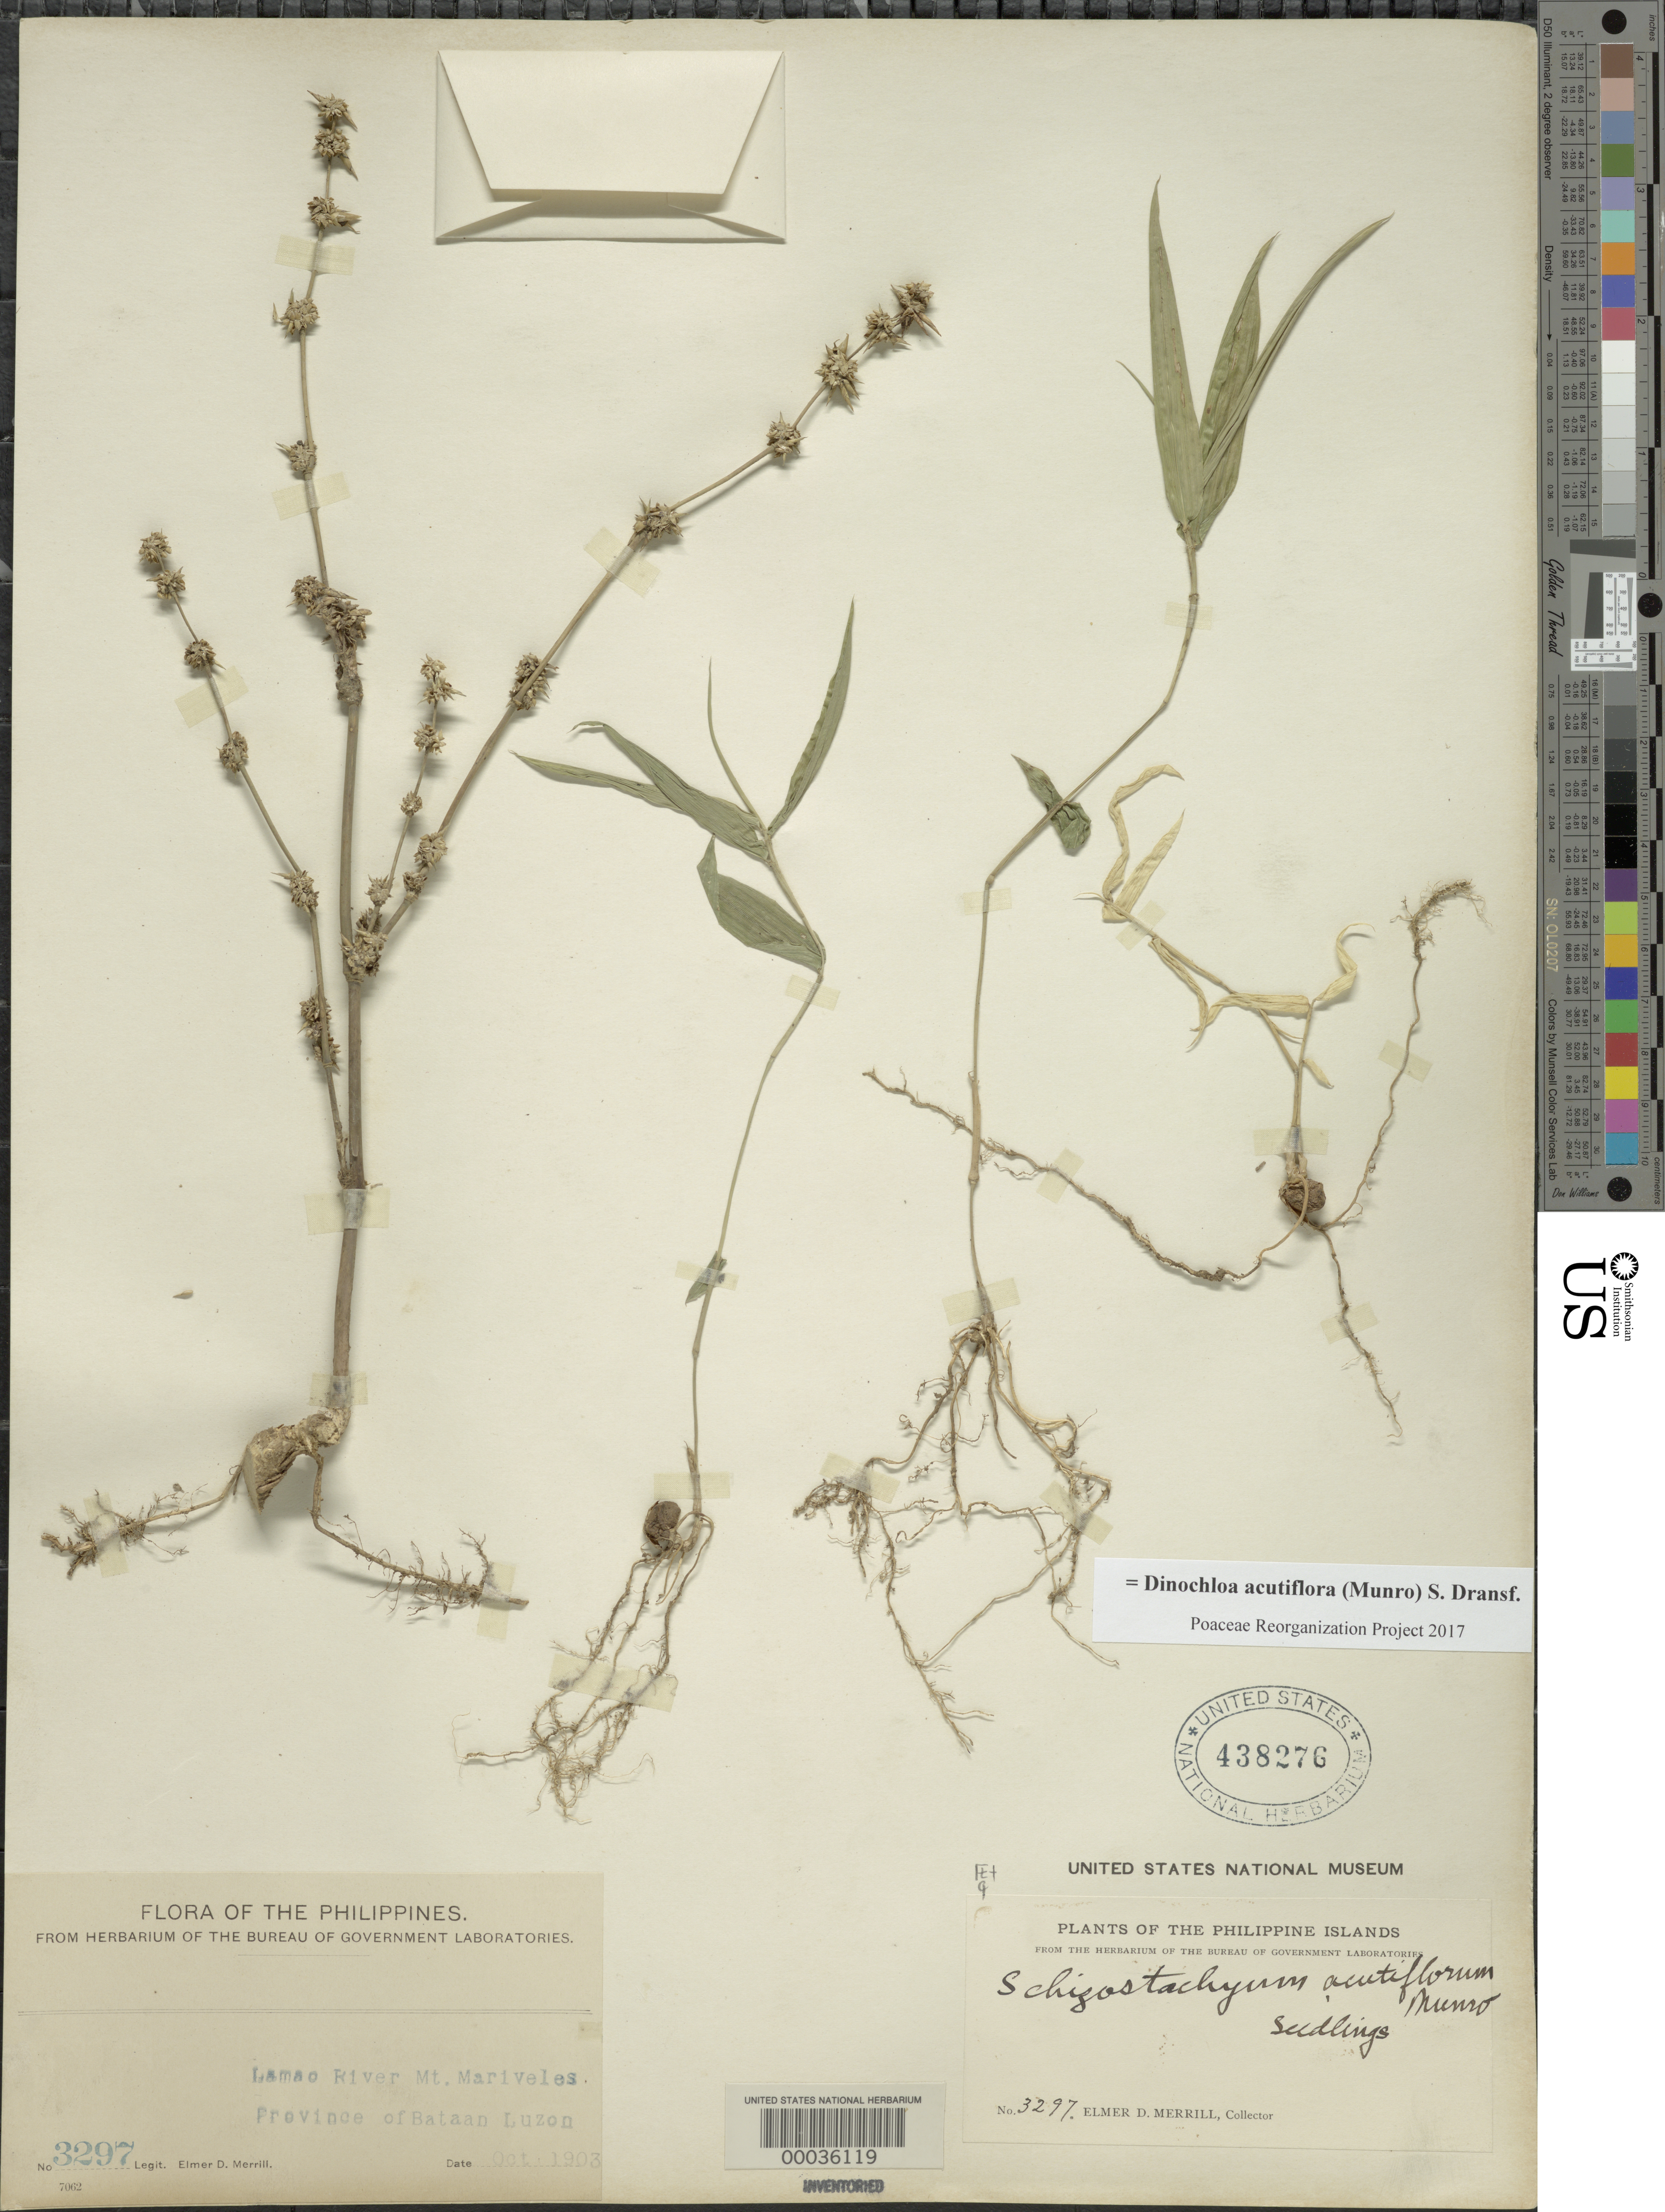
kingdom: Plantae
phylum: Tracheophyta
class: Liliopsida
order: Poales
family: Poaceae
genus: Dinochloa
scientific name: Dinochloa acutiflora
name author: (Munro) Soenarko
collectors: E. D. Merrill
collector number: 3297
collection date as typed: Oct 1903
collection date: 1903-10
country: Philippines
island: Luzon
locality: Lamos river, mt. marivales, bataan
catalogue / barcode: US 438276